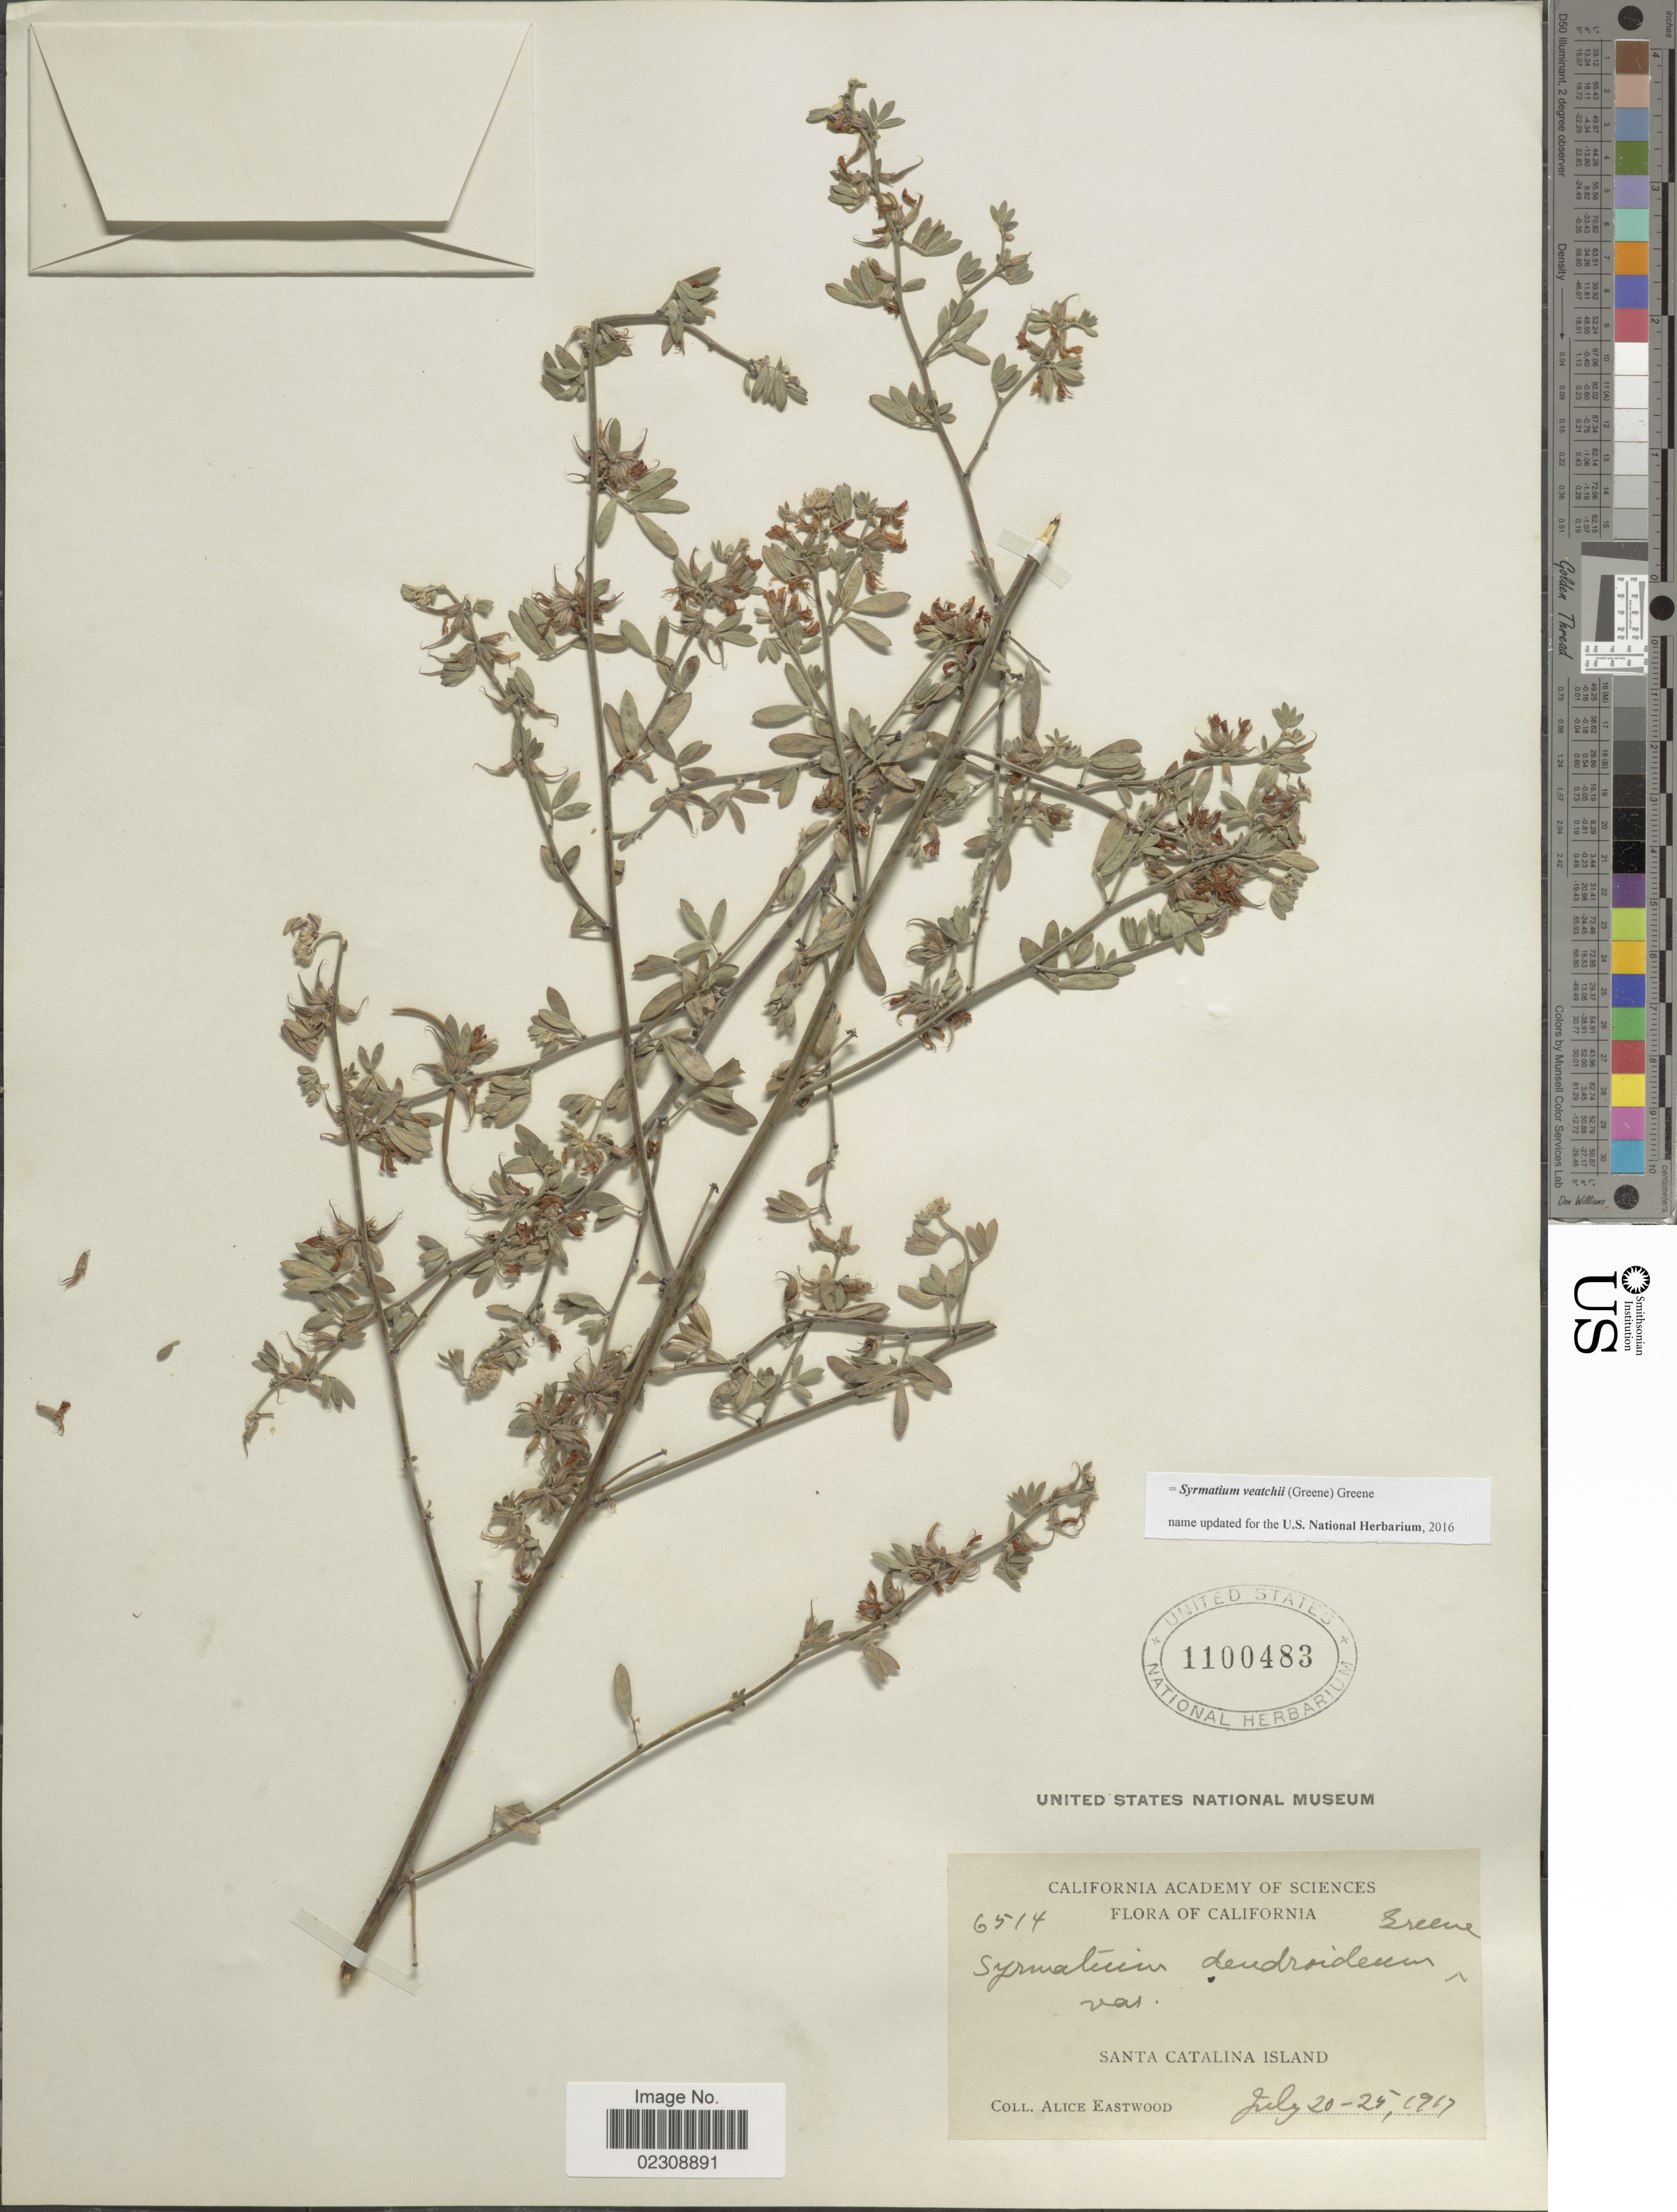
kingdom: Plantae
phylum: Tracheophyta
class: Magnoliopsida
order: Fabales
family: Fabaceae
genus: Syrmatium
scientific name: Syrmatium veatchii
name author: (Greene) Greene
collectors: A. Eastwood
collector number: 6514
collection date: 1917-07-20/1917-07-25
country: United States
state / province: California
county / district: Los Angeles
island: Santa Catalina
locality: Santa Catalina Island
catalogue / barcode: US 1100483